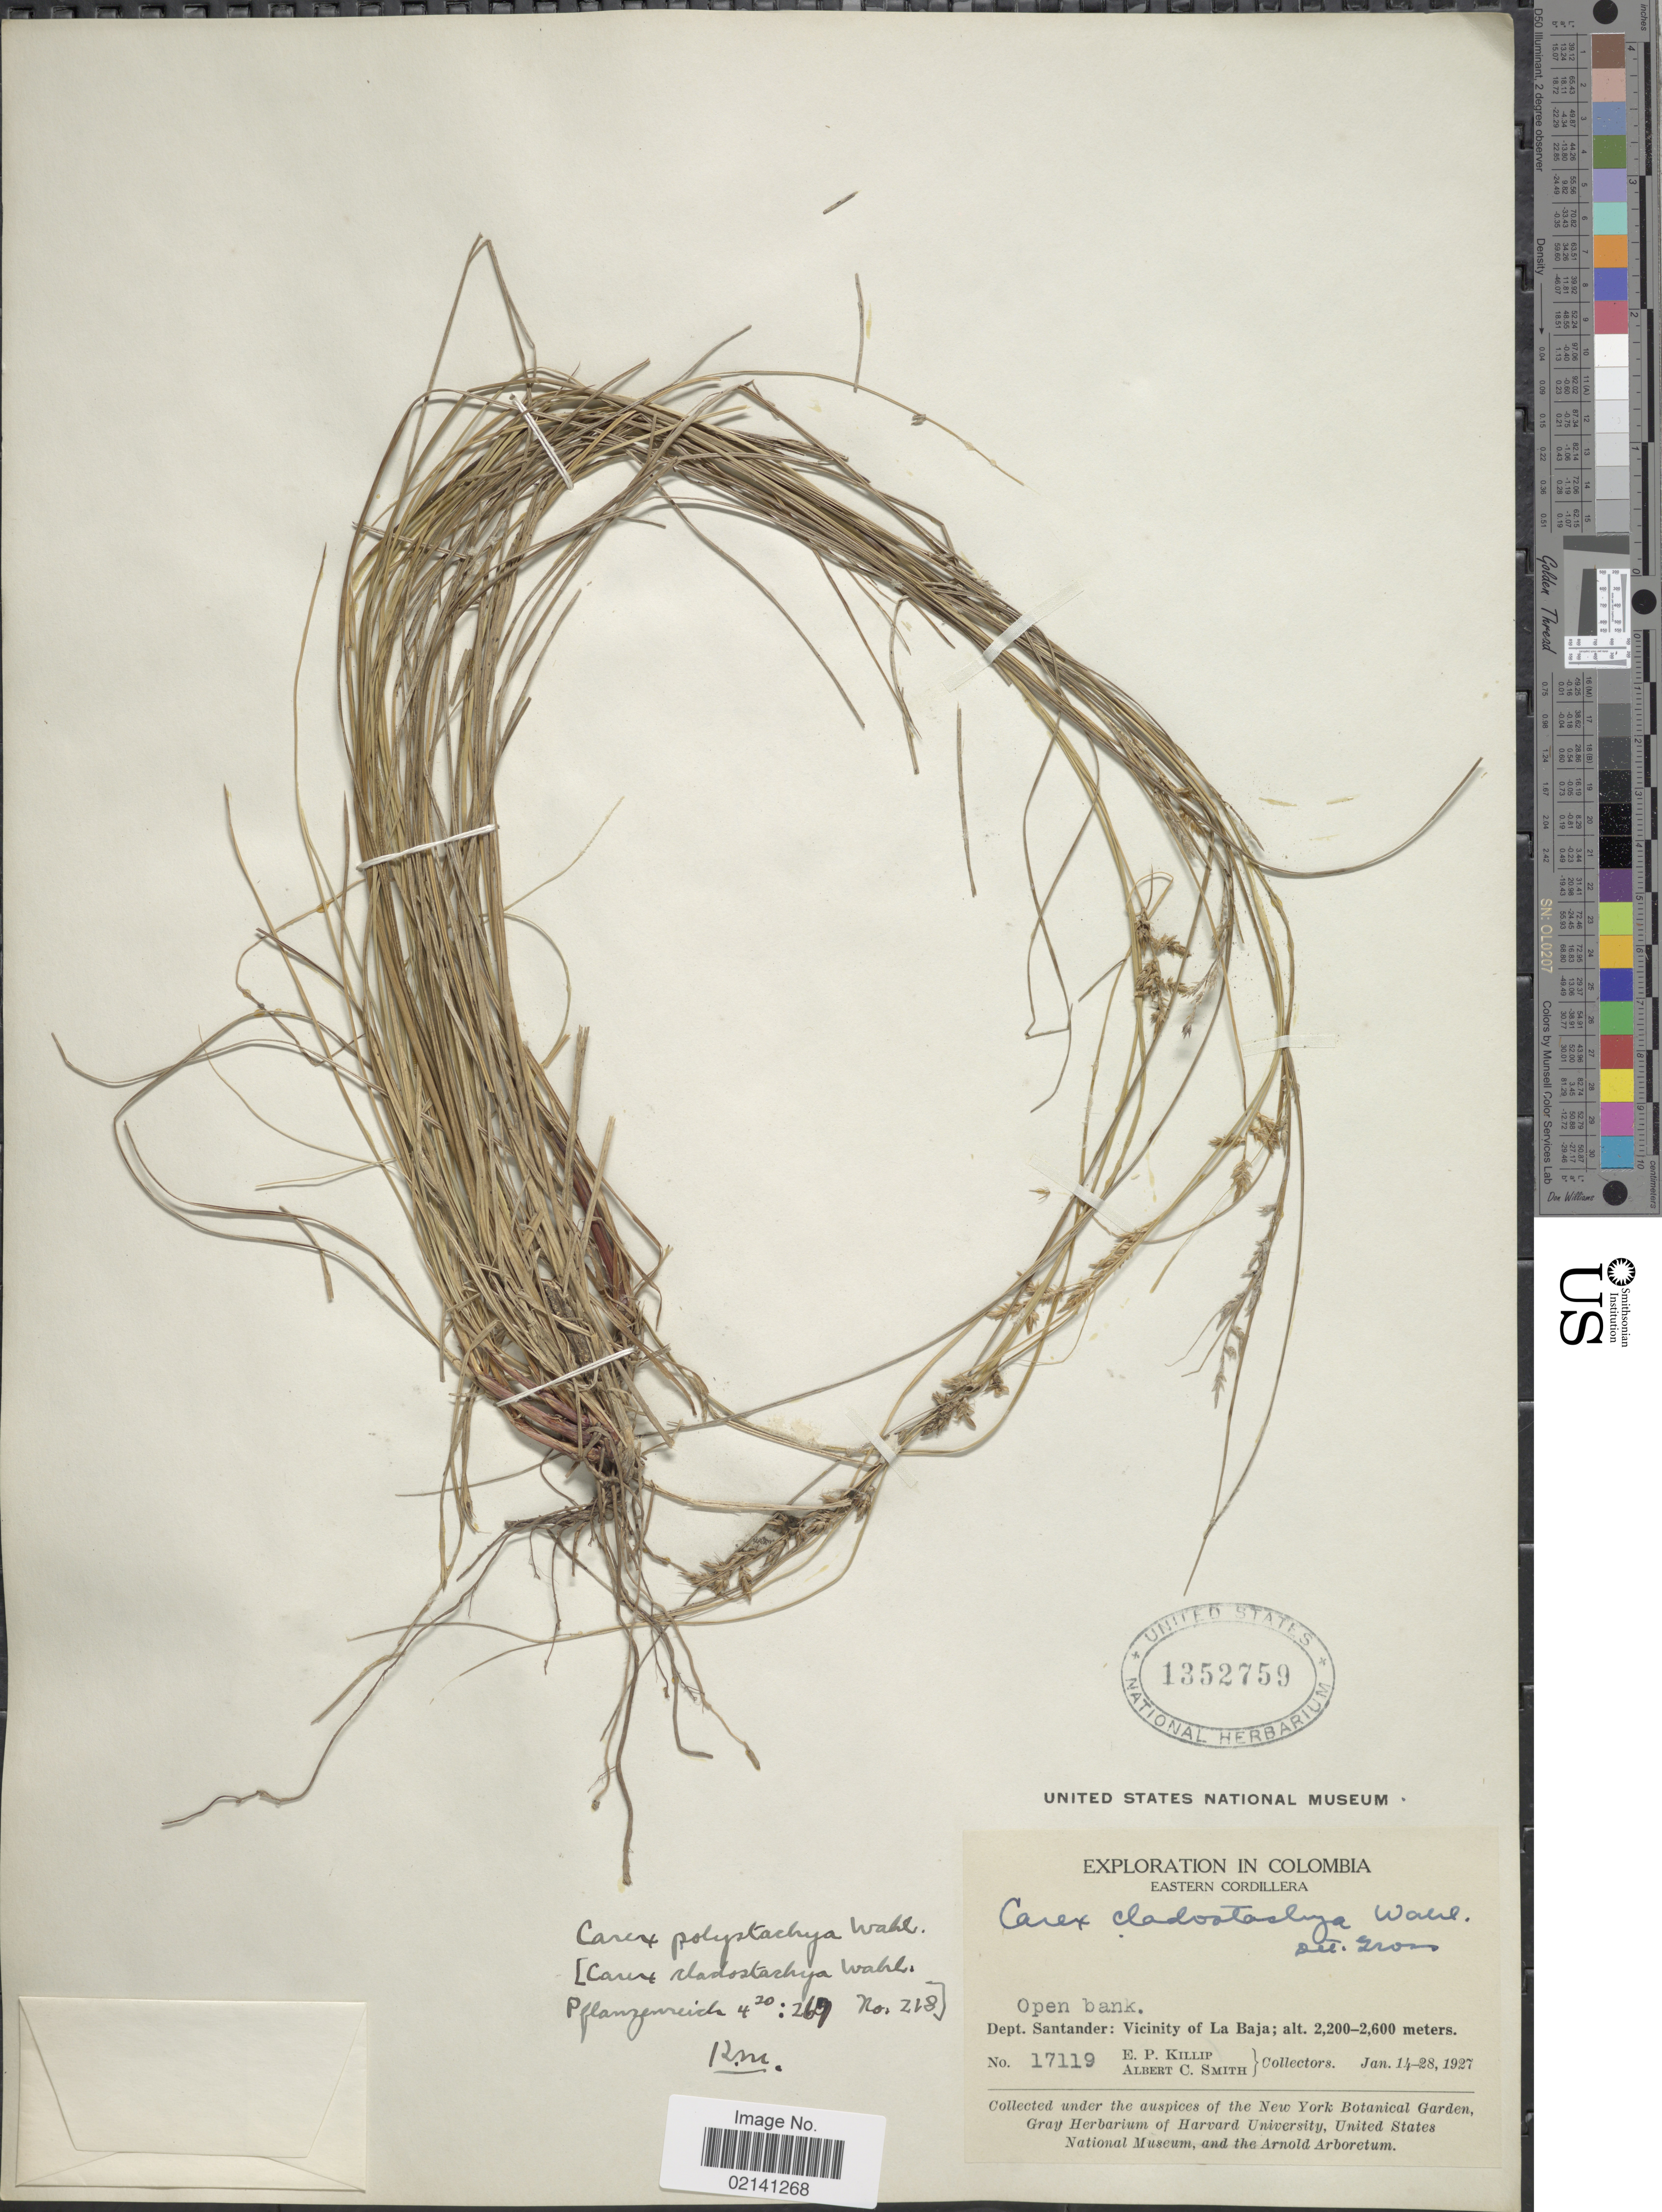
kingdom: Plantae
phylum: Tracheophyta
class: Liliopsida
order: Poales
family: Cyperaceae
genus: Carex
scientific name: Carex polystachya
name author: Sw. ex Wahlenb.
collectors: E. P. Killip & A. C. Smith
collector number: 17119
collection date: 1927-01-14/1927-01-28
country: Colombia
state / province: Santander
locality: Vicinity of La Baja, open bank, Eastern Cordillera.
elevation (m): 2200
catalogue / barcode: US 1352759